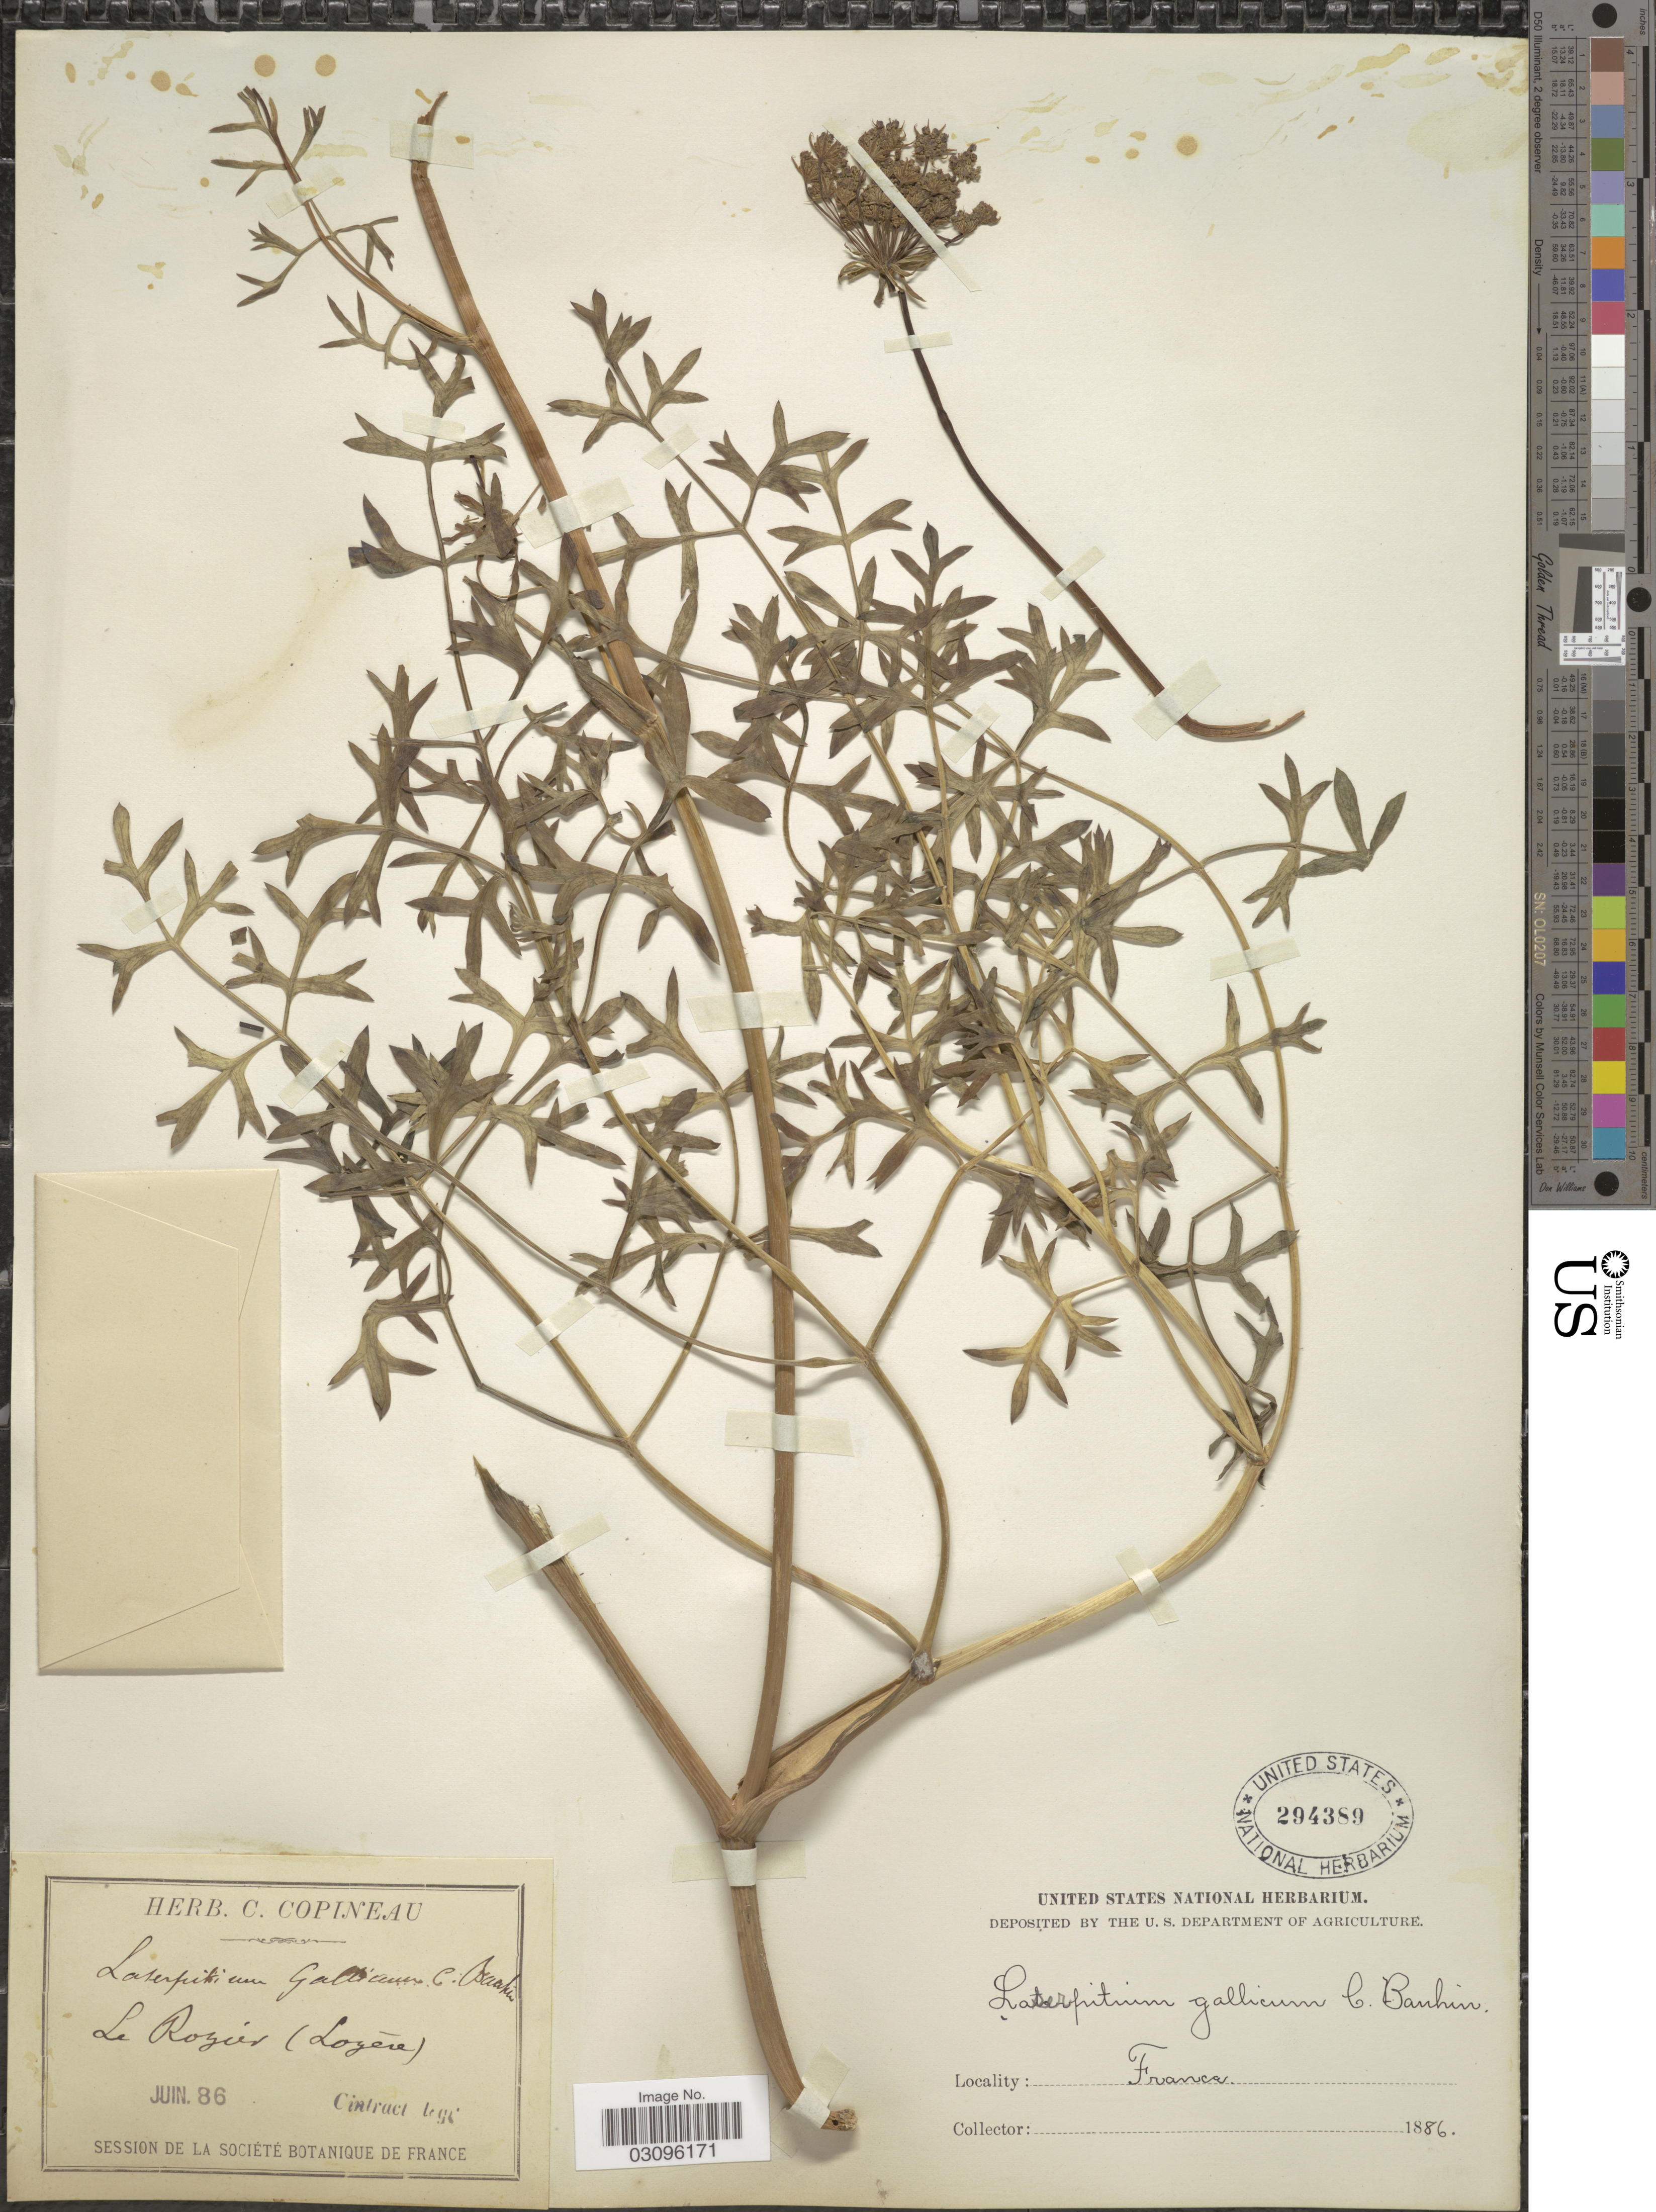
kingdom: Plantae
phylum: Tracheophyta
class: Magnoliopsida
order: Apiales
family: Apiaceae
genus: Laserpitium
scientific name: Laserpitium gallicum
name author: L.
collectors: Cintract, --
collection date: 1886-06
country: France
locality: La Royier (Lozere).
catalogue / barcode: US 294389